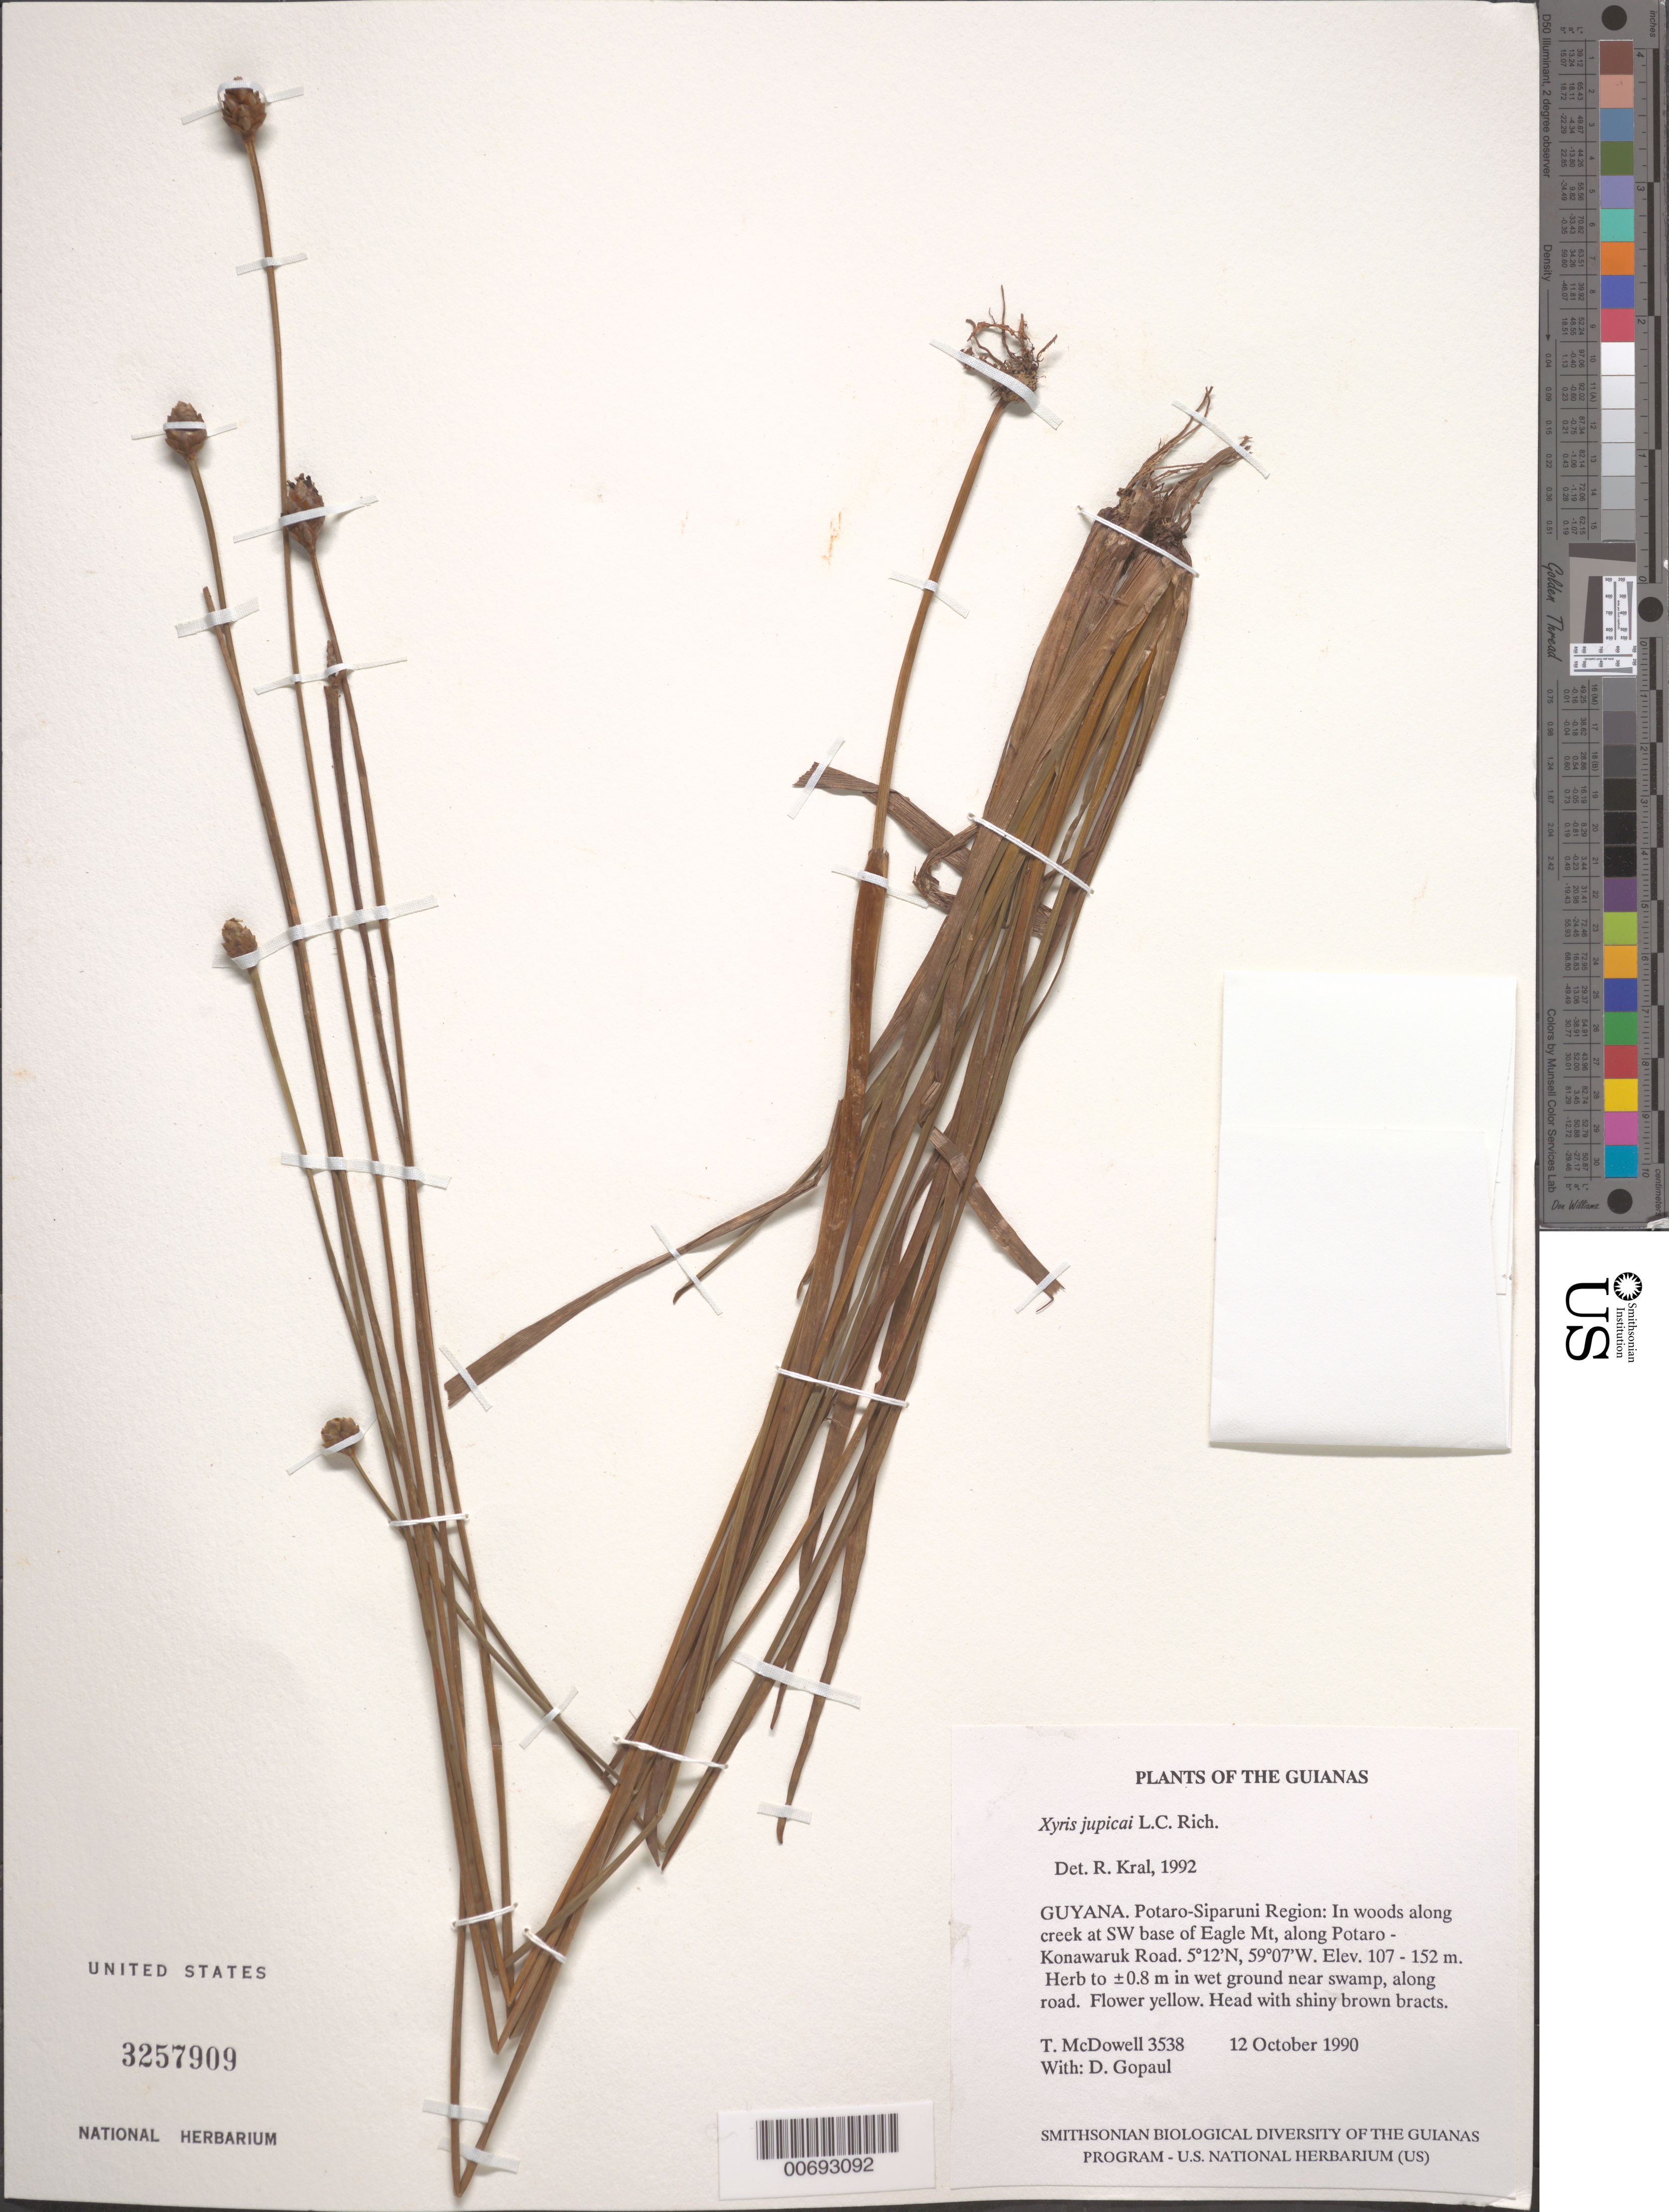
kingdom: Plantae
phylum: Tracheophyta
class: Liliopsida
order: Poales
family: Xyridaceae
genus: Xyris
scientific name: Xyris jupicai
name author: Rich.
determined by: Kral, Robert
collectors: T. McDowell & D. Gopaul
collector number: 3538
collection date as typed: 12 October 1990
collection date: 1990-10-12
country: Guyana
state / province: Potaro-Siparuni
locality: In woods along creek at SW base of Eagle Mt and along Potaro - Konawaruk Road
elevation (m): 107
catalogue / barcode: US 3257909